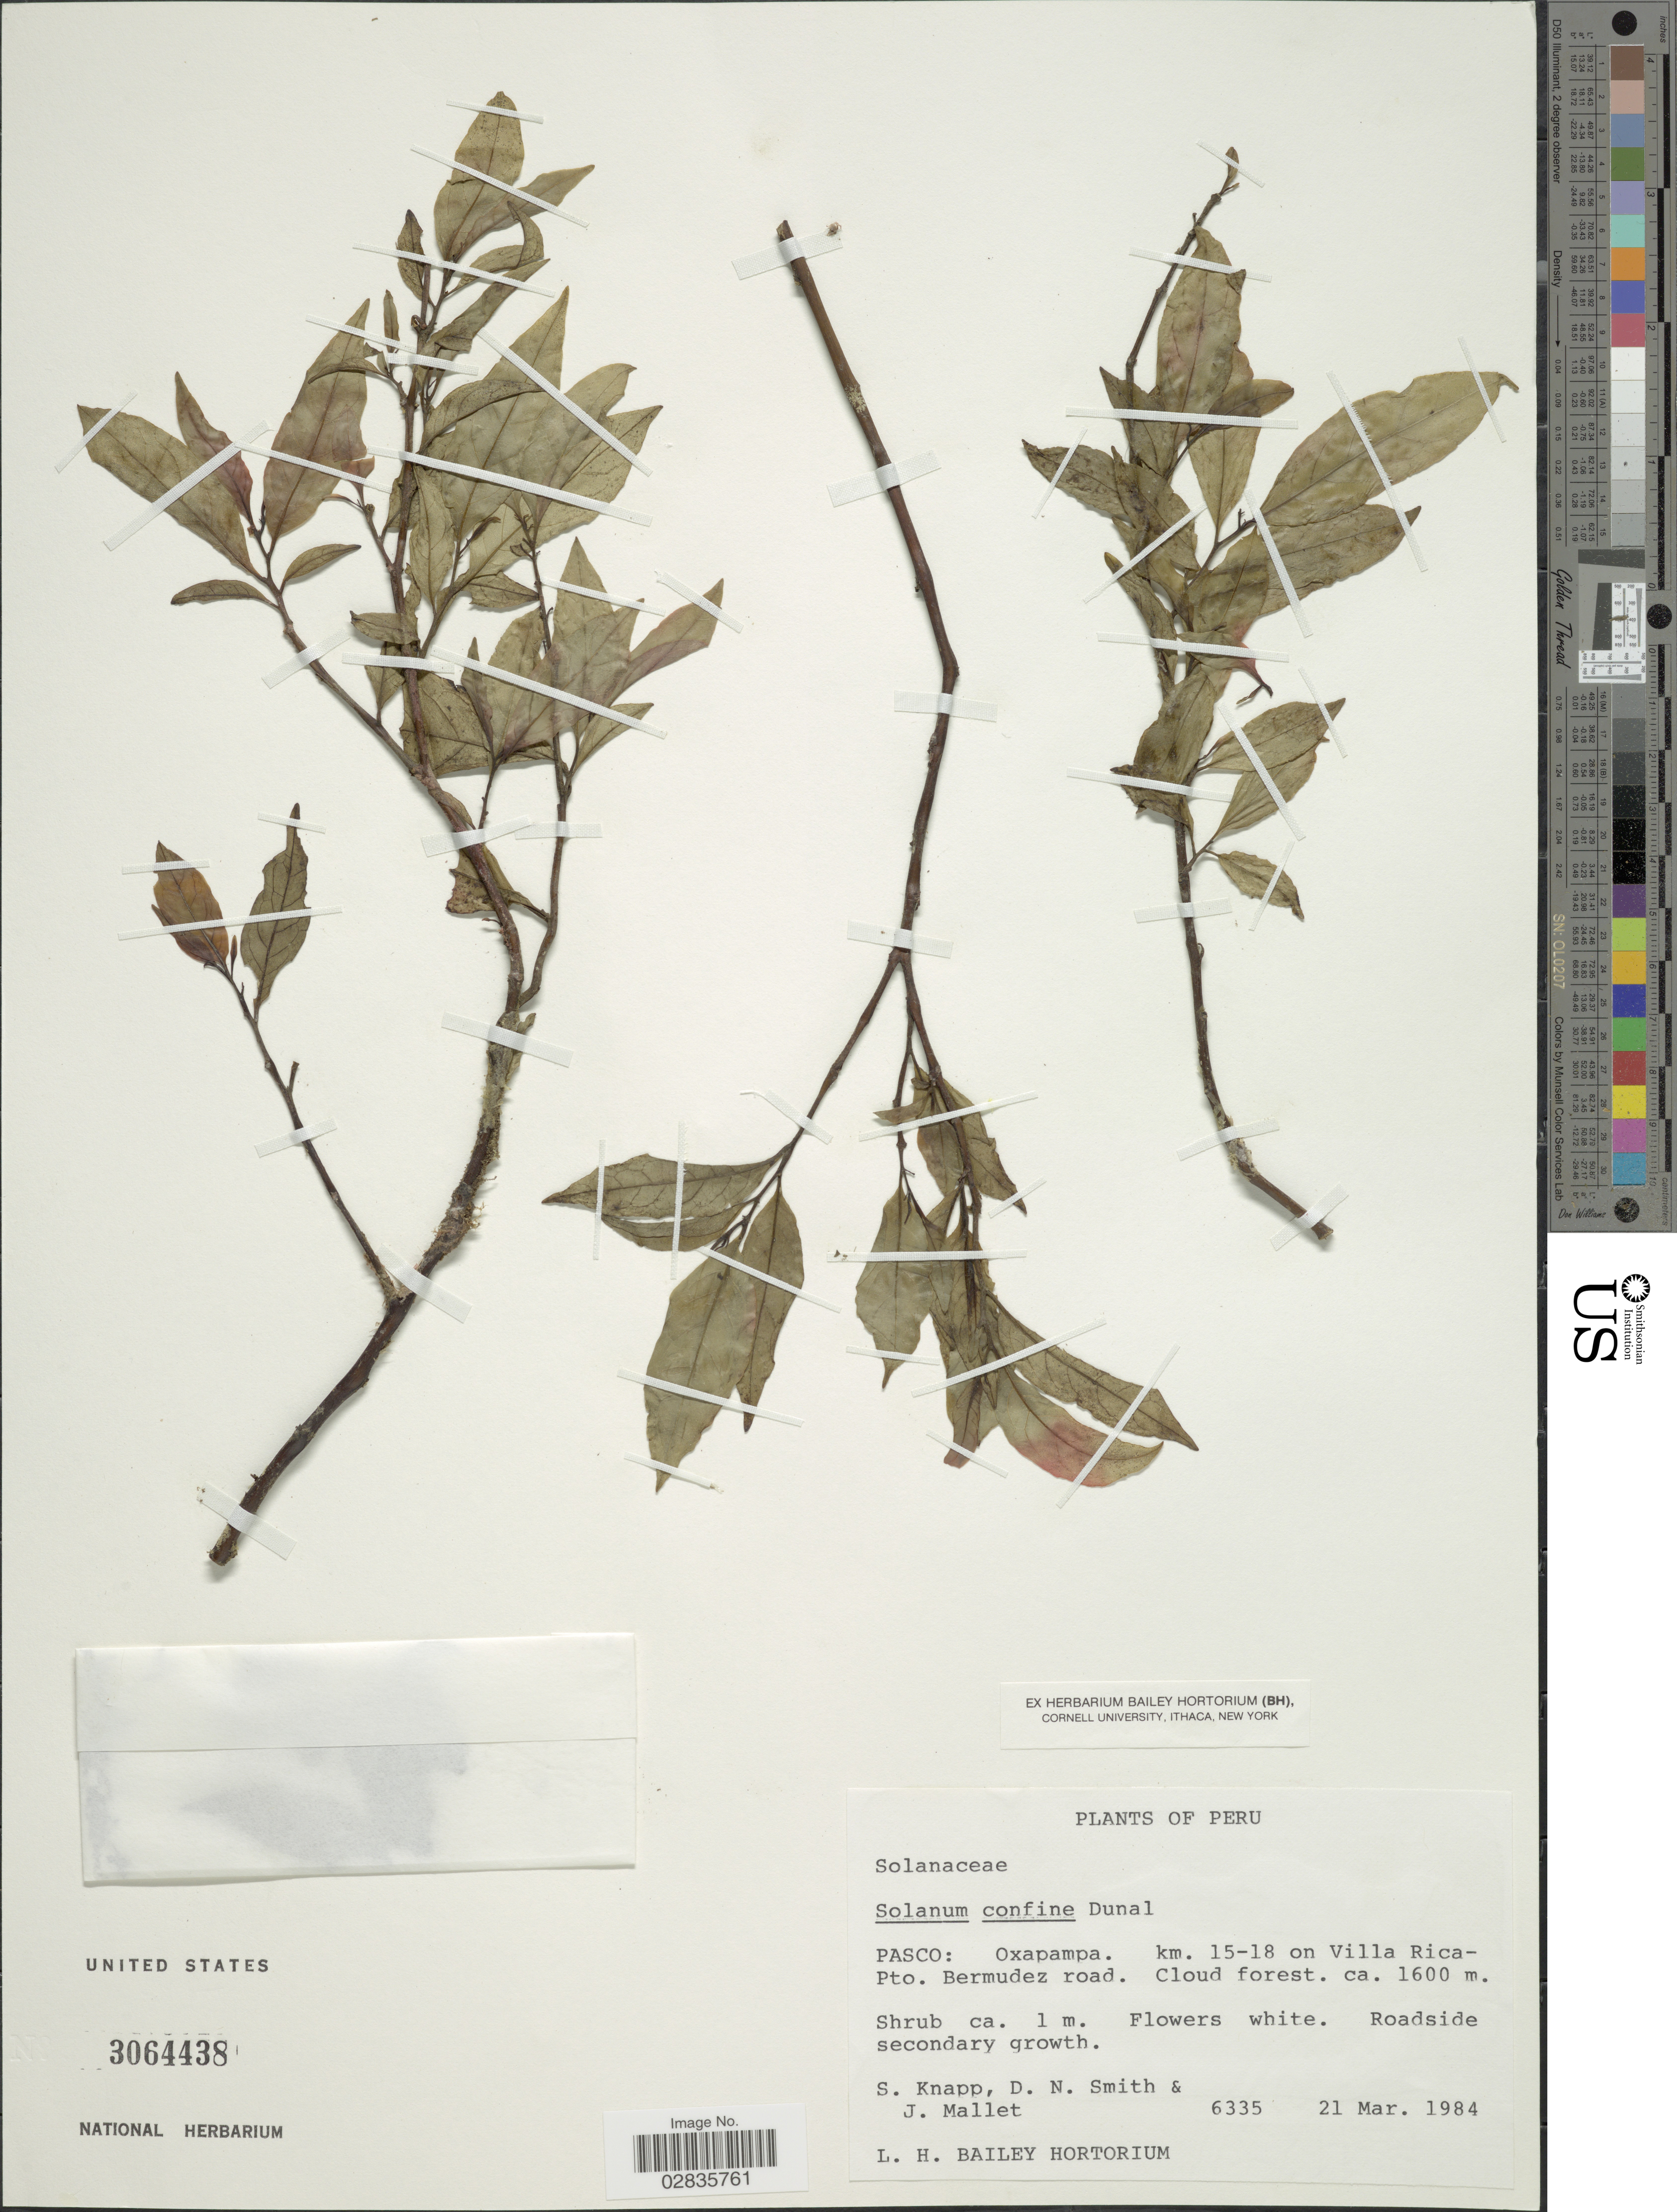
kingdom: Plantae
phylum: Tracheophyta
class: Magnoliopsida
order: Solanales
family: Solanaceae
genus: Solanum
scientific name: Solanum confine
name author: Dunal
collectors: S. Knapp, D. Smith & J. Mallet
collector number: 6335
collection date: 1984-03-21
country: Peru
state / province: Pasco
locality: Oxapampa. km. 15-18 on Villa Rica-Pto. Bermudez road.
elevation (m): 1600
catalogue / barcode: US 3064438